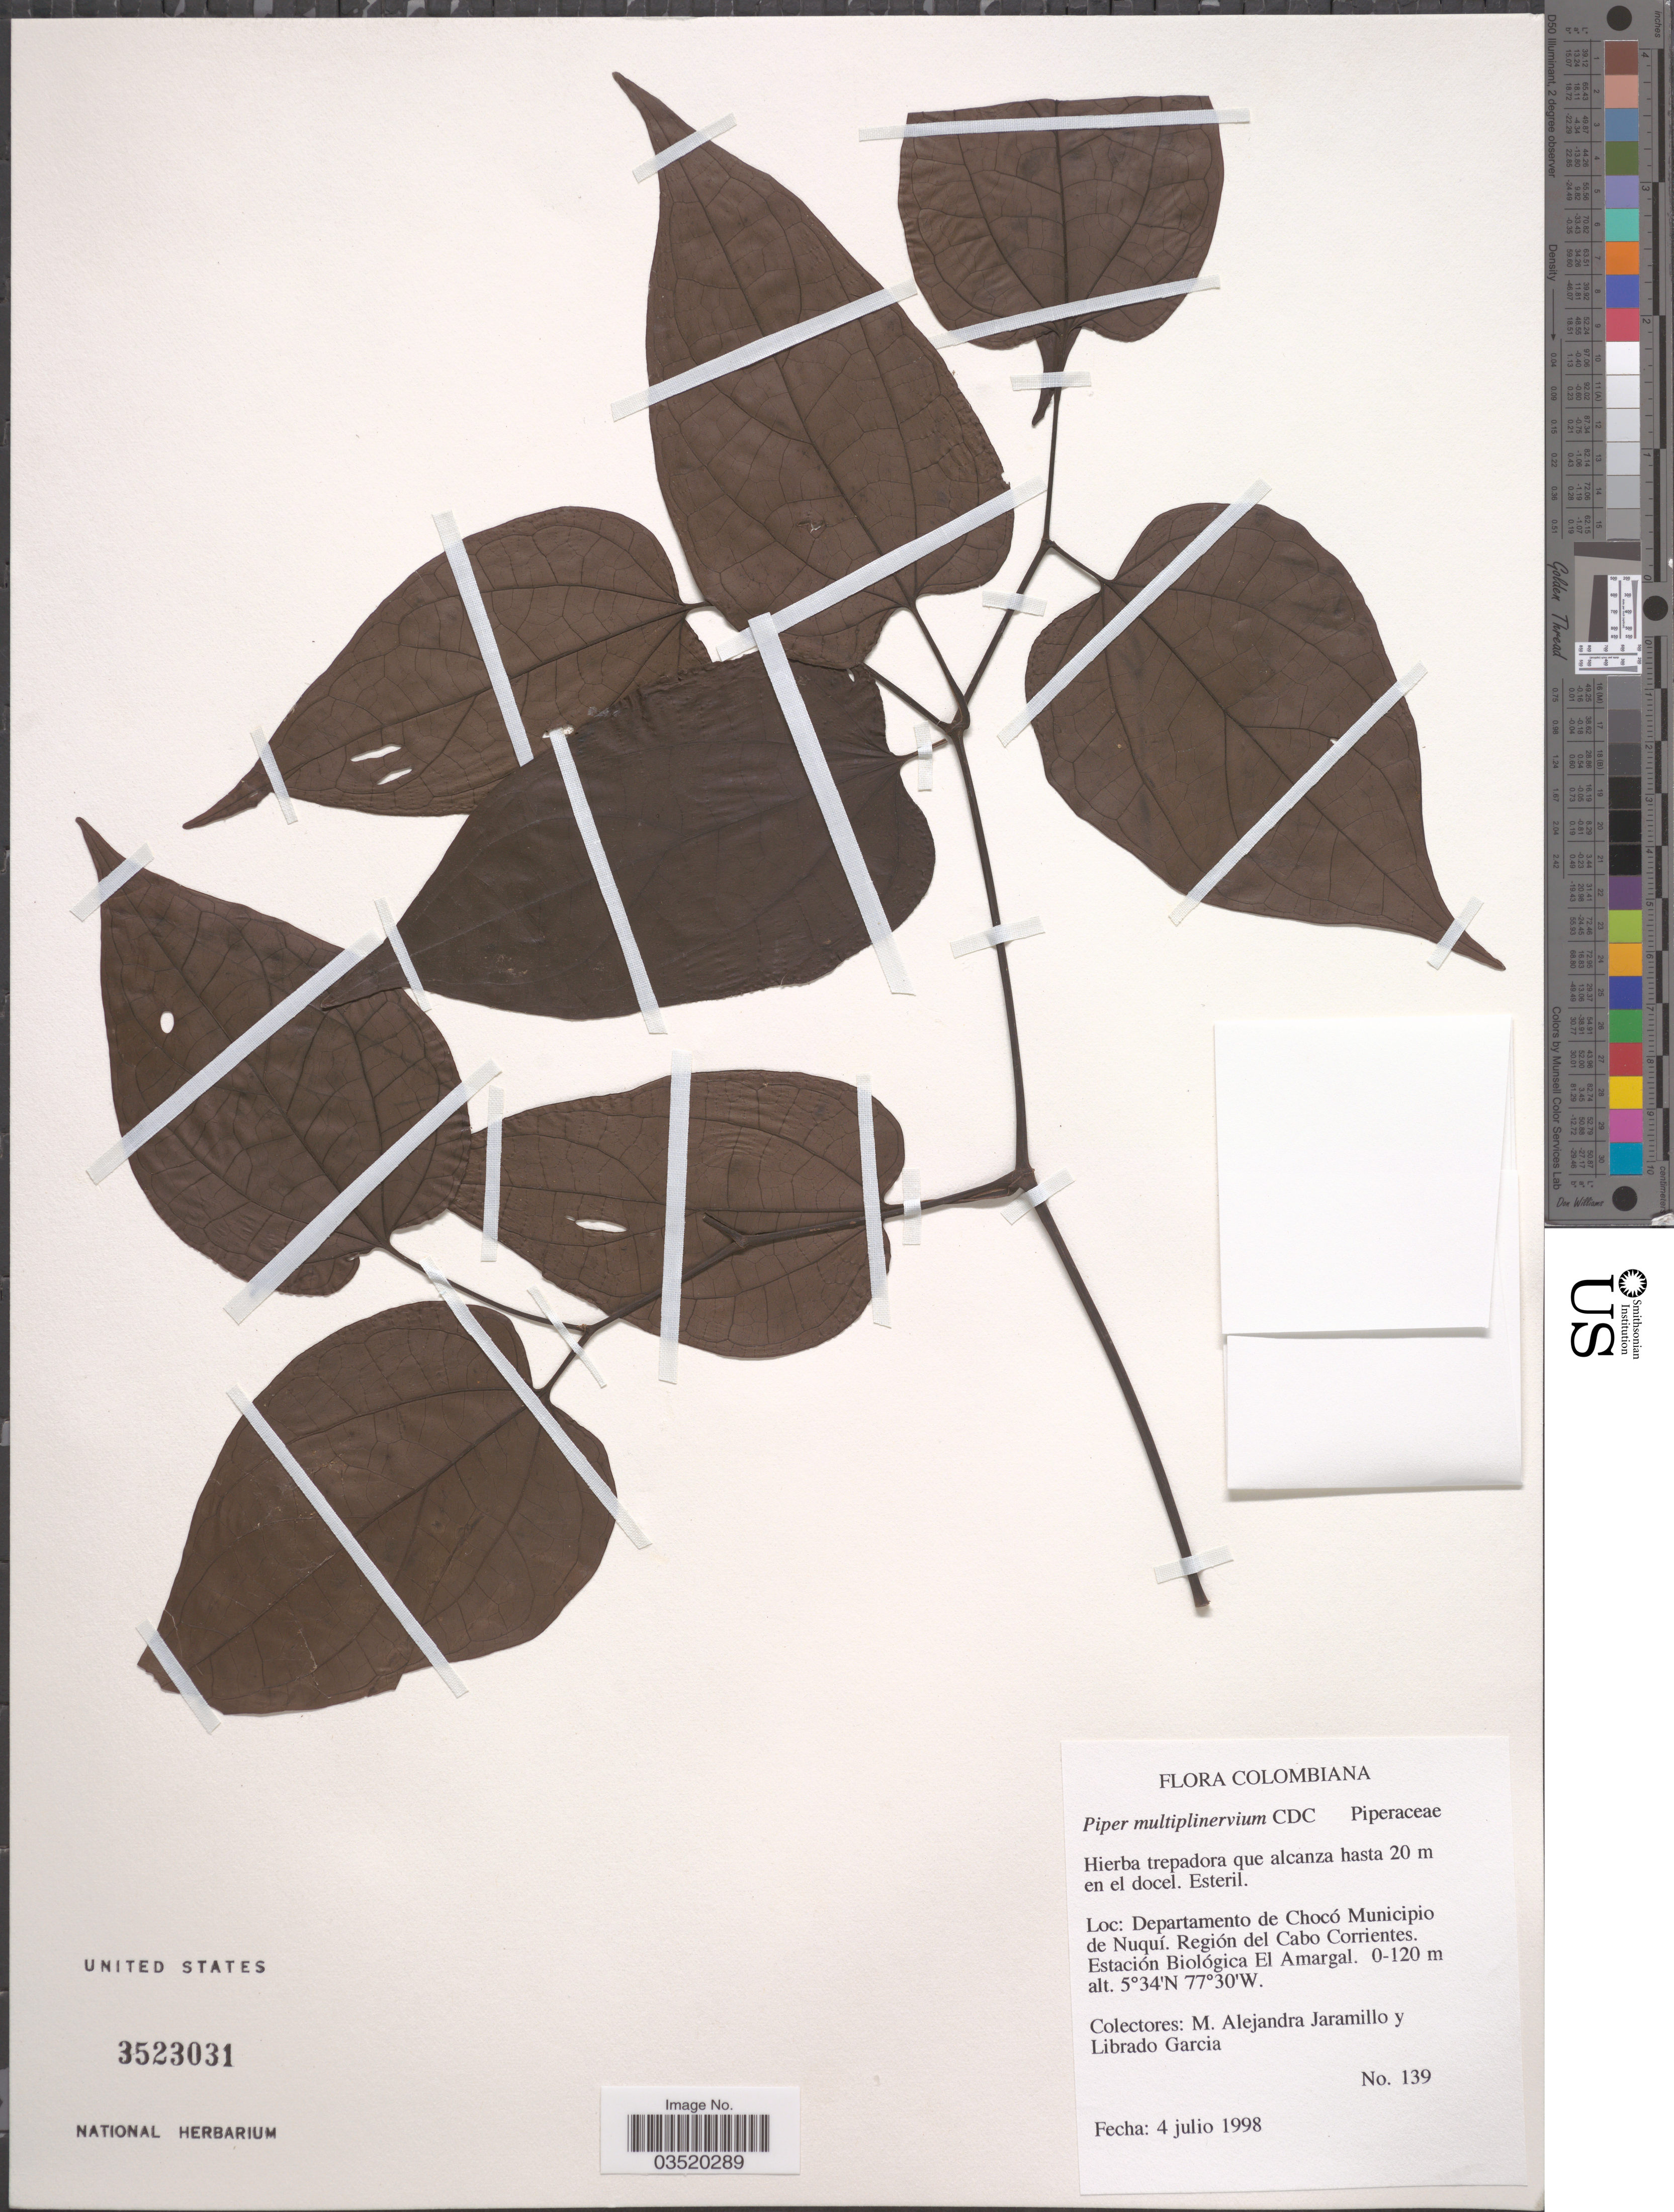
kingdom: Plantae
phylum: Tracheophyta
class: Magnoliopsida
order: Piperales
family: Piperaceae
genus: Piper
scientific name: Piper multiplinervium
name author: C. DC.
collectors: M. A. Jaramillo & L. Garcia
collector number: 139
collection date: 1998-07-04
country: Colombia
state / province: Chocó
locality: Departamento de Chocó Municipio de Nuquí. Región del Cabo Corrientes. Estación Biológica El Amargal.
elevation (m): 0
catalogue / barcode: US 3523031